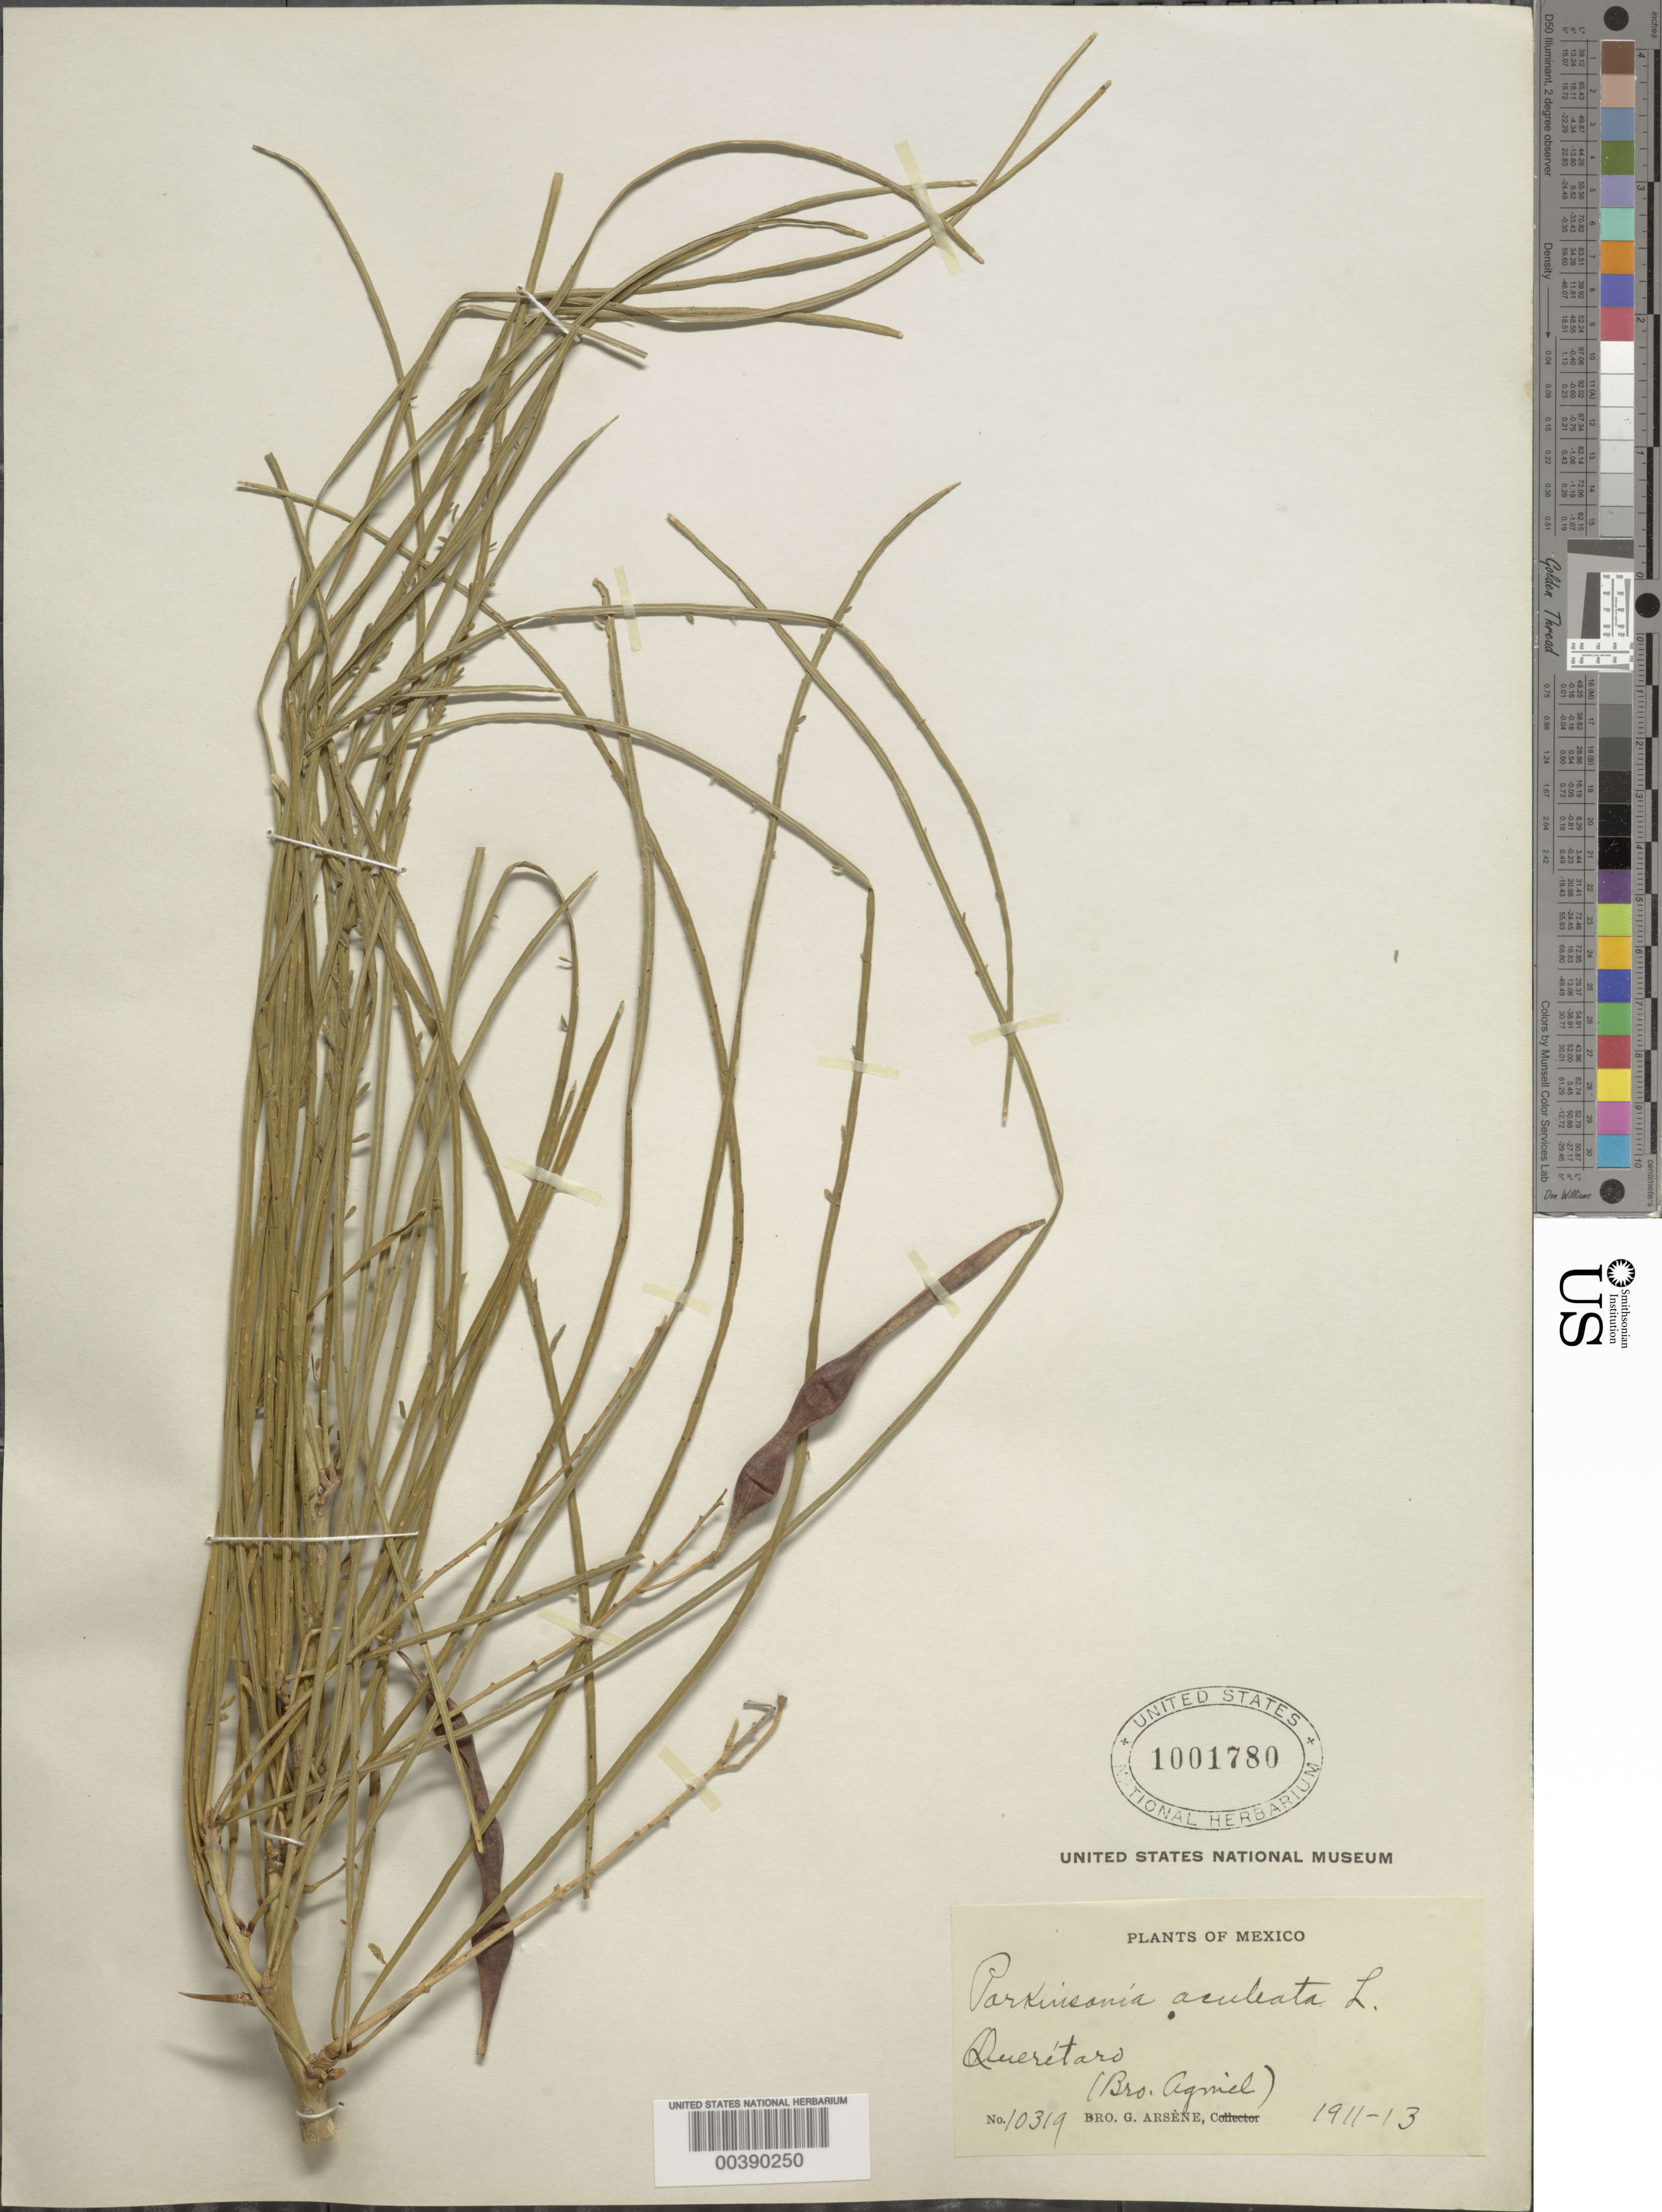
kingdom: Plantae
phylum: Tracheophyta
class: Magnoliopsida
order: Fabales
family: Fabaceae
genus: Parkinsonia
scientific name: Parkinsonia aculeata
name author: L.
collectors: Bro. G. Arsène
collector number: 10319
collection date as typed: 1911 to -- -- 1913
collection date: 1911/1913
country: Mexico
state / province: Querétaro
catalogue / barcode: US 1001780